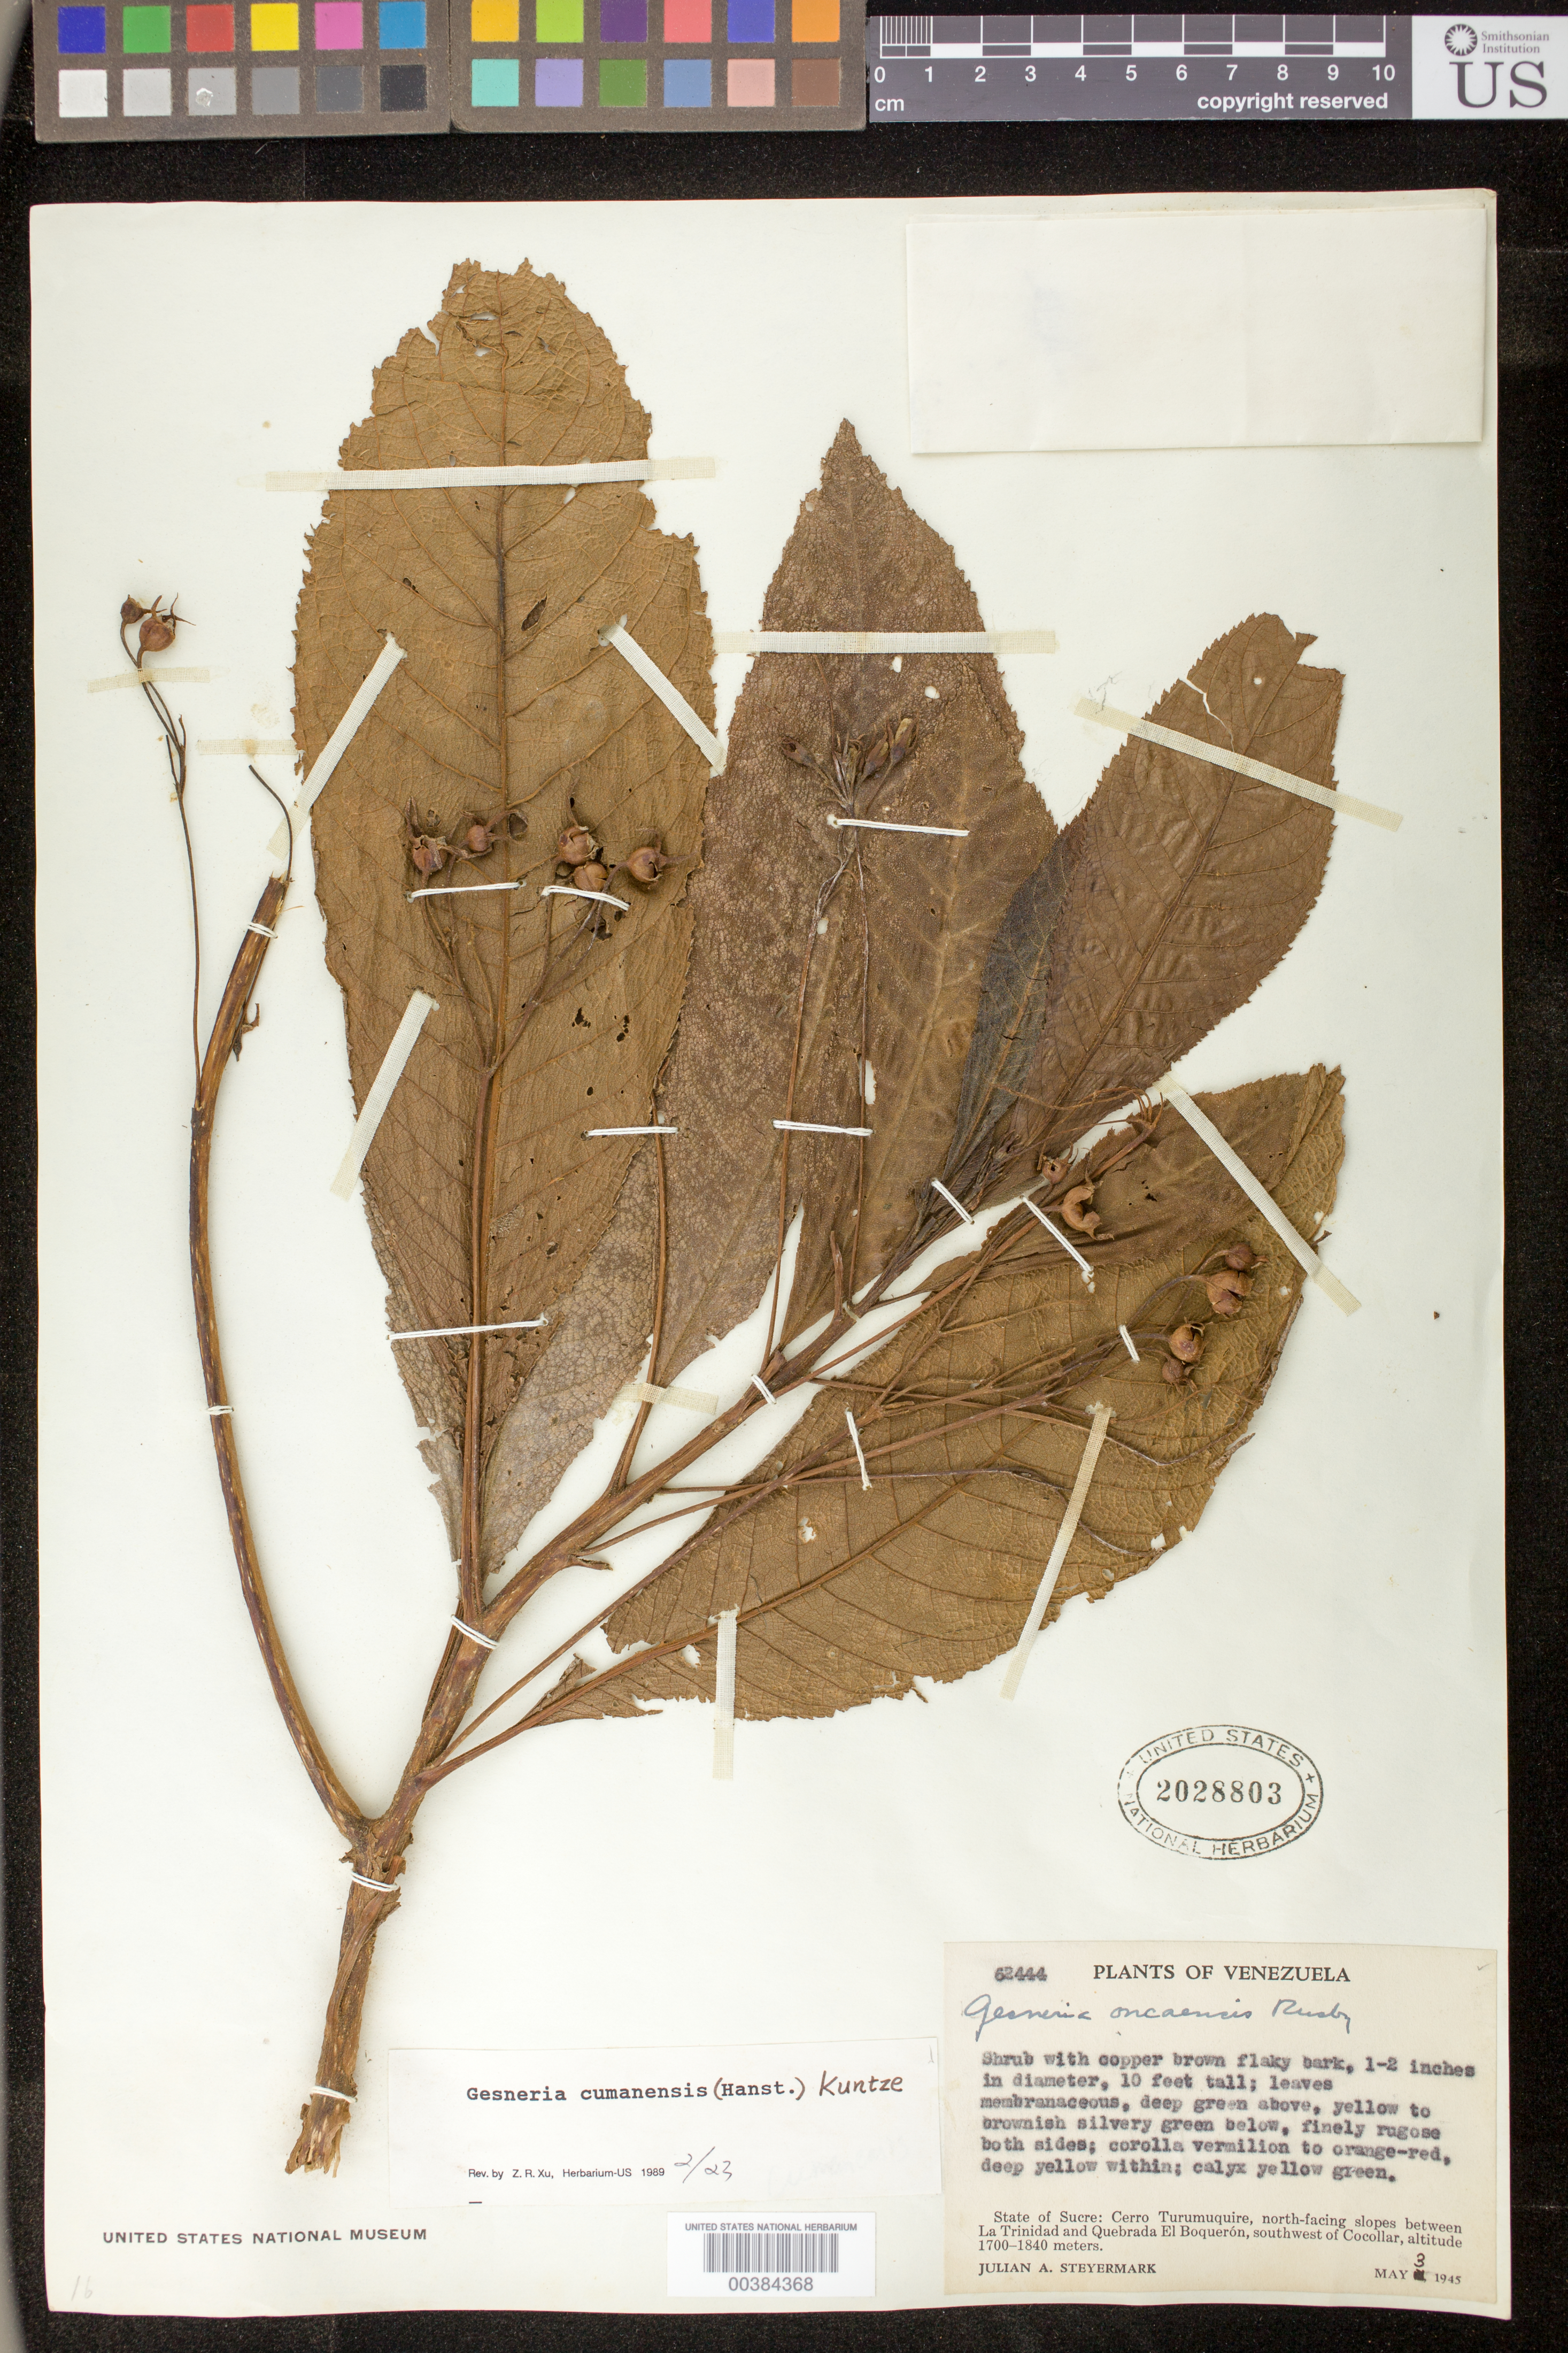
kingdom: Plantae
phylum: Tracheophyta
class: Magnoliopsida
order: Lamiales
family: Gesneriaceae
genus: Gesneria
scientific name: Gesneria cumanensis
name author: (Hanst.) Kuntze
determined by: Skog, Laurence E.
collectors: J. Steyermark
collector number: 62444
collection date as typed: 03 May 1945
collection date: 1945-05-03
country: Venezuela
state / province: Sucre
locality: Cerro Turumuquire, between La Trinidad and Quebrada El Boquerón, SW of Cocollar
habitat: North-facing slopes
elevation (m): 1700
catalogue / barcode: US 2028803